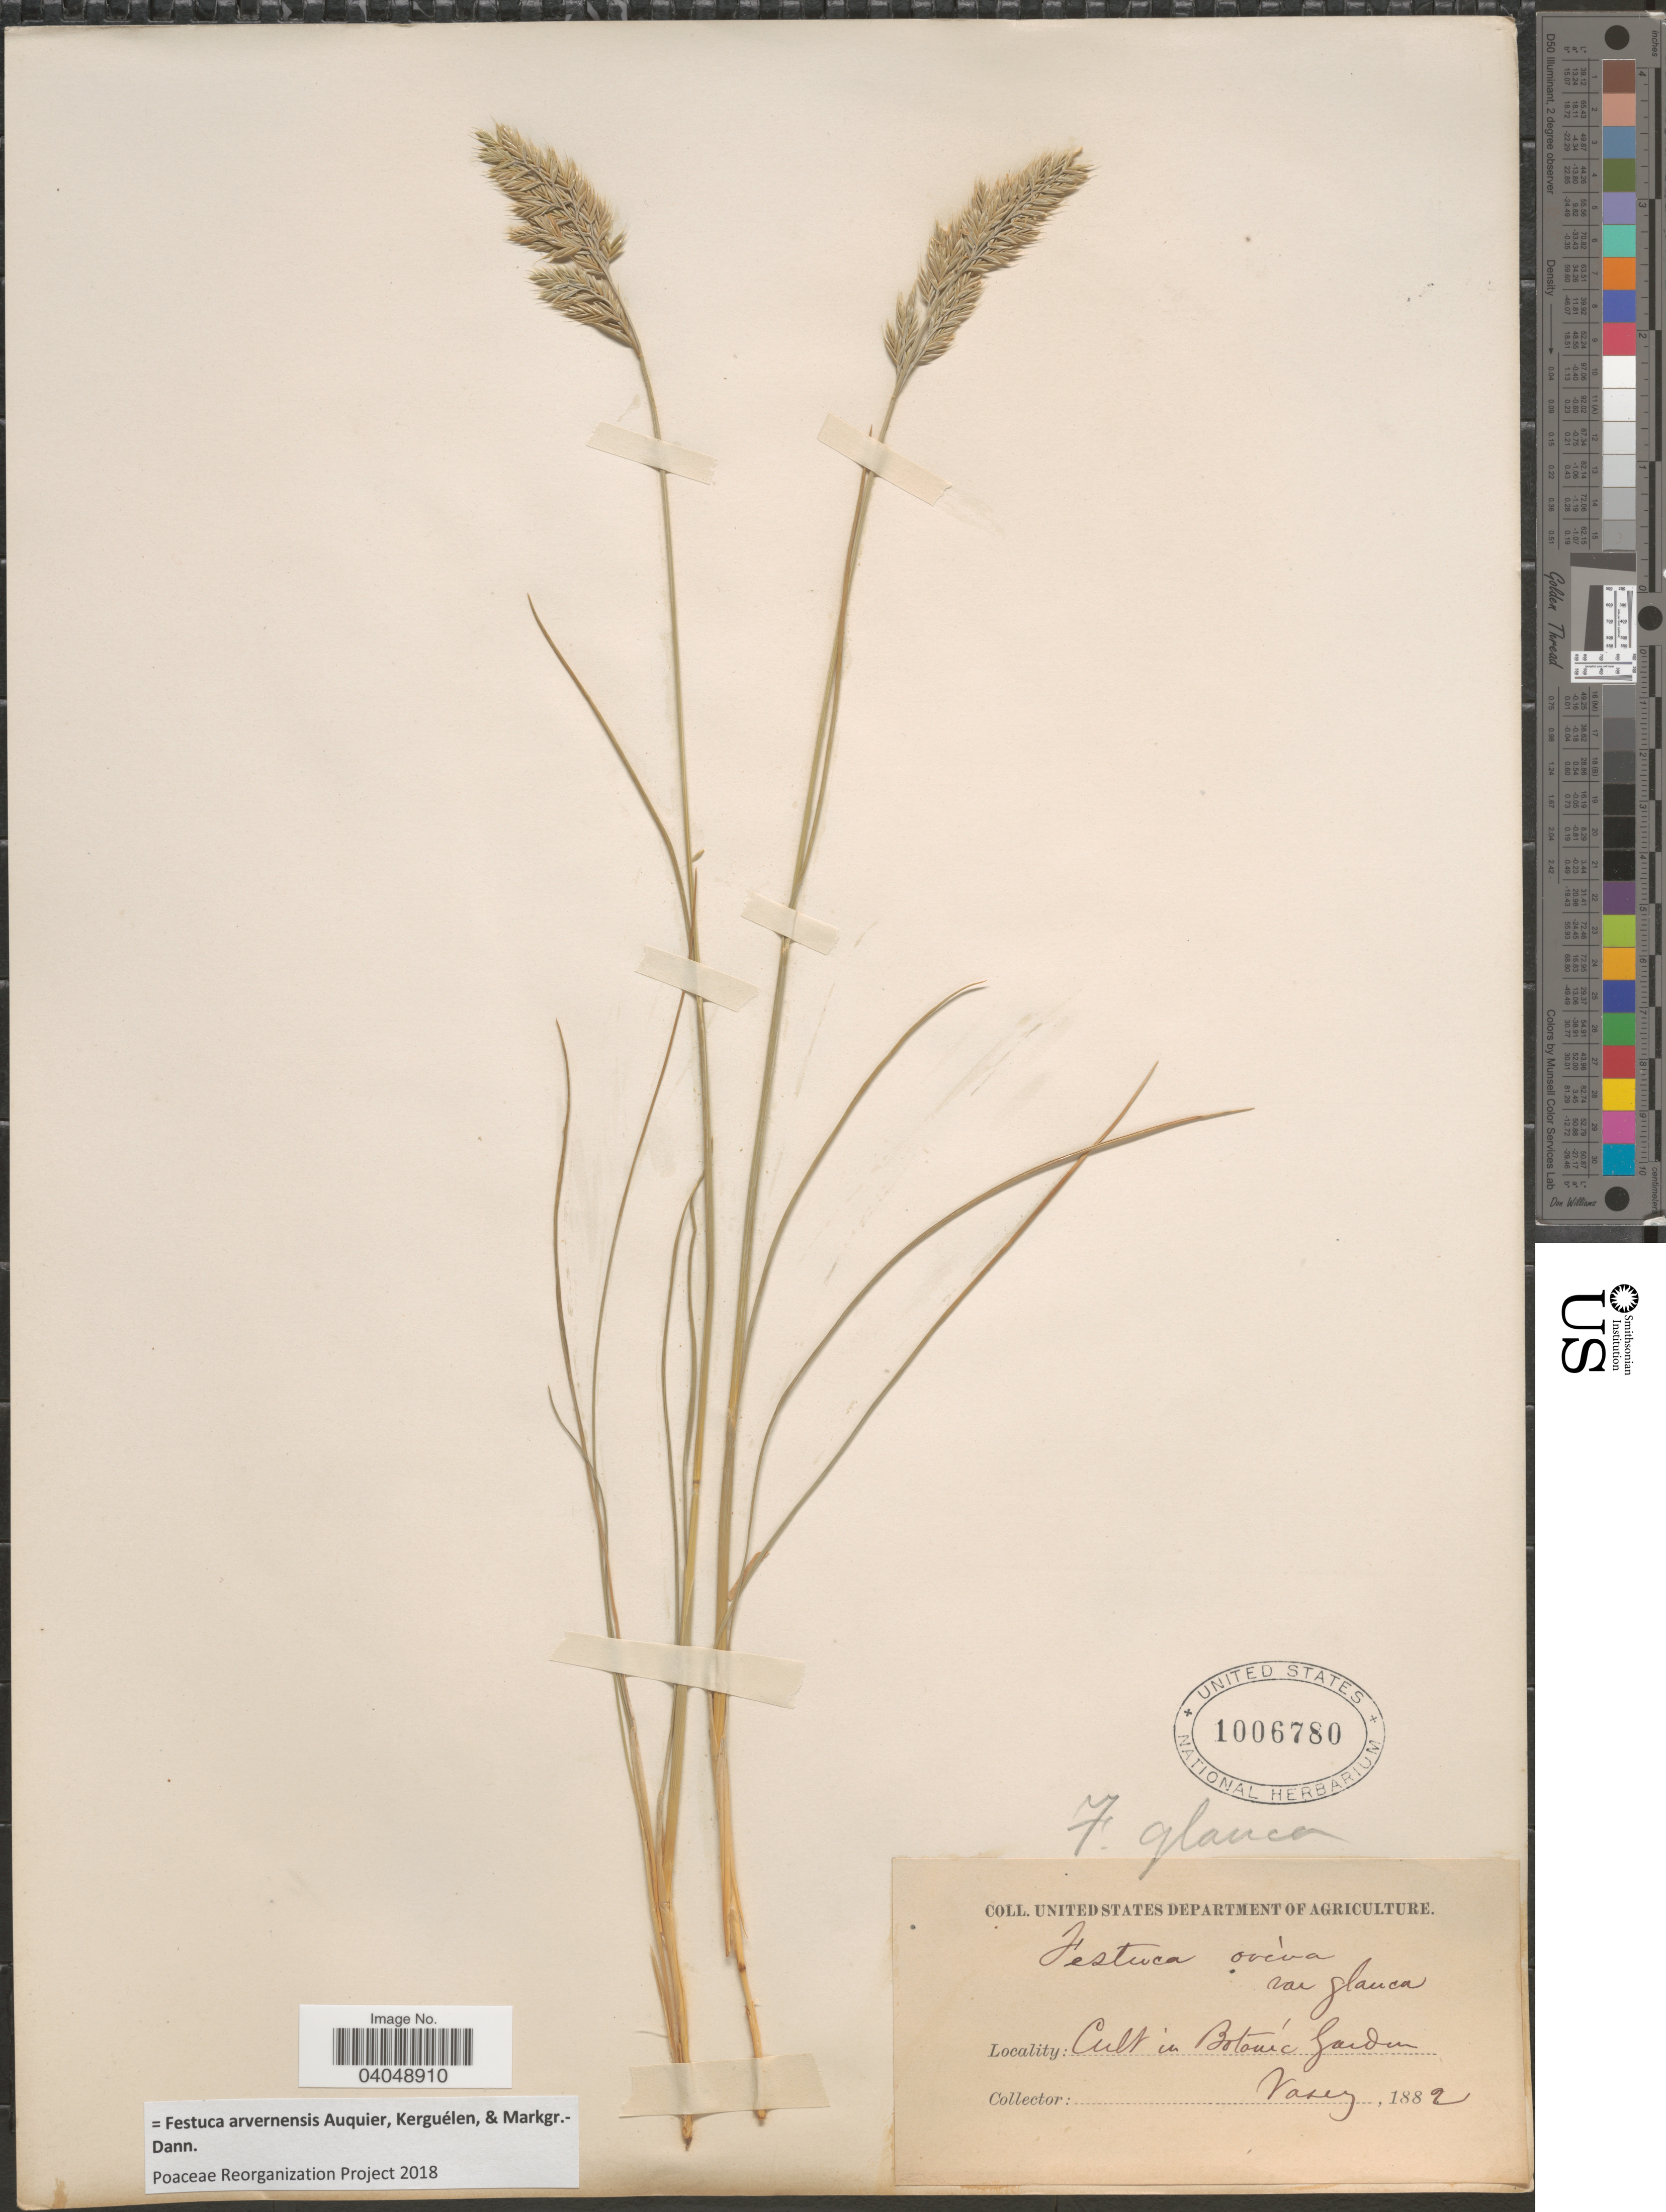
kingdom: Plantae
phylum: Tracheophyta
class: Liliopsida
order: Poales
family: Poaceae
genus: Festuca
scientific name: Festuca arvernensis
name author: Auquier et al.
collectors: Vasey, --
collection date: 1882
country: United States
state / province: District of Columbia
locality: In Botanic Garden.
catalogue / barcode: US 1006780